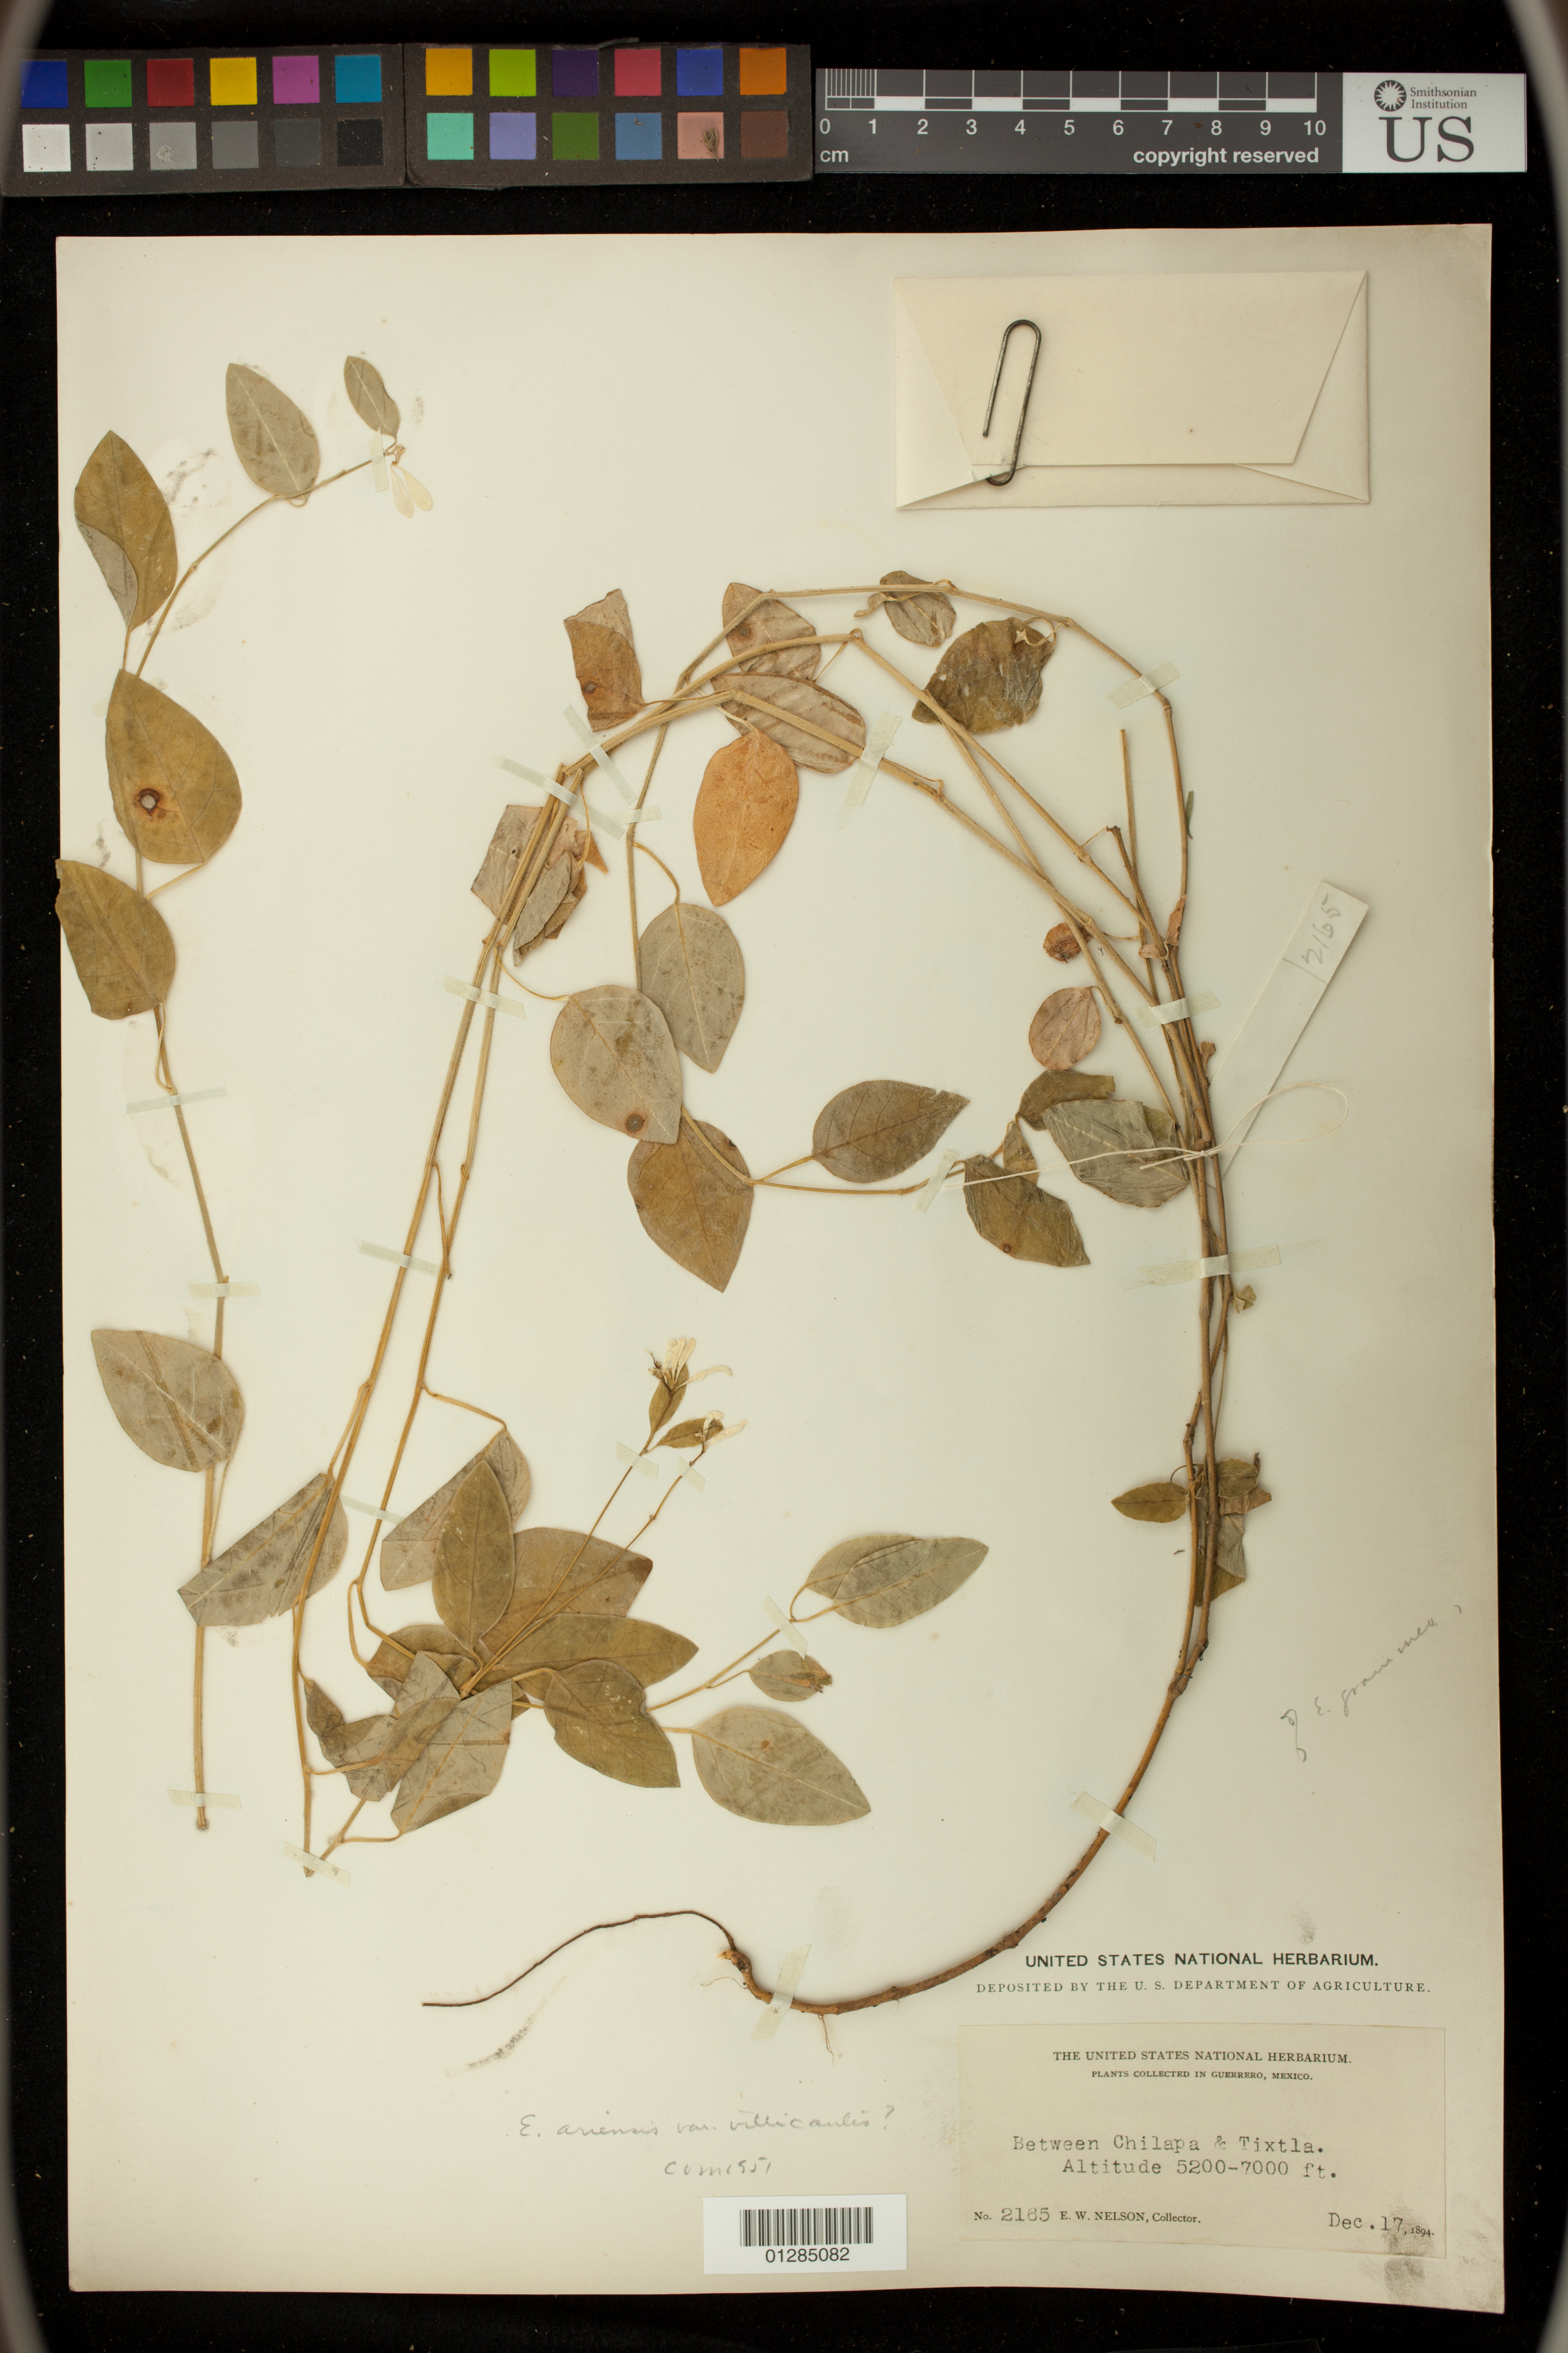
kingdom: Plantae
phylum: Tracheophyta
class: Magnoliopsida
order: Malpighiales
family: Euphorbiaceae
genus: Euphorbia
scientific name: Euphorbia ariensis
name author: Kunth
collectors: E. W. Nelson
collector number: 2165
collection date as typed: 17 Dec 1894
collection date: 1894-12-17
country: Mexico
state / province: Guerrero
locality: Between Chilapa & Tixtla.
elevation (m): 1585